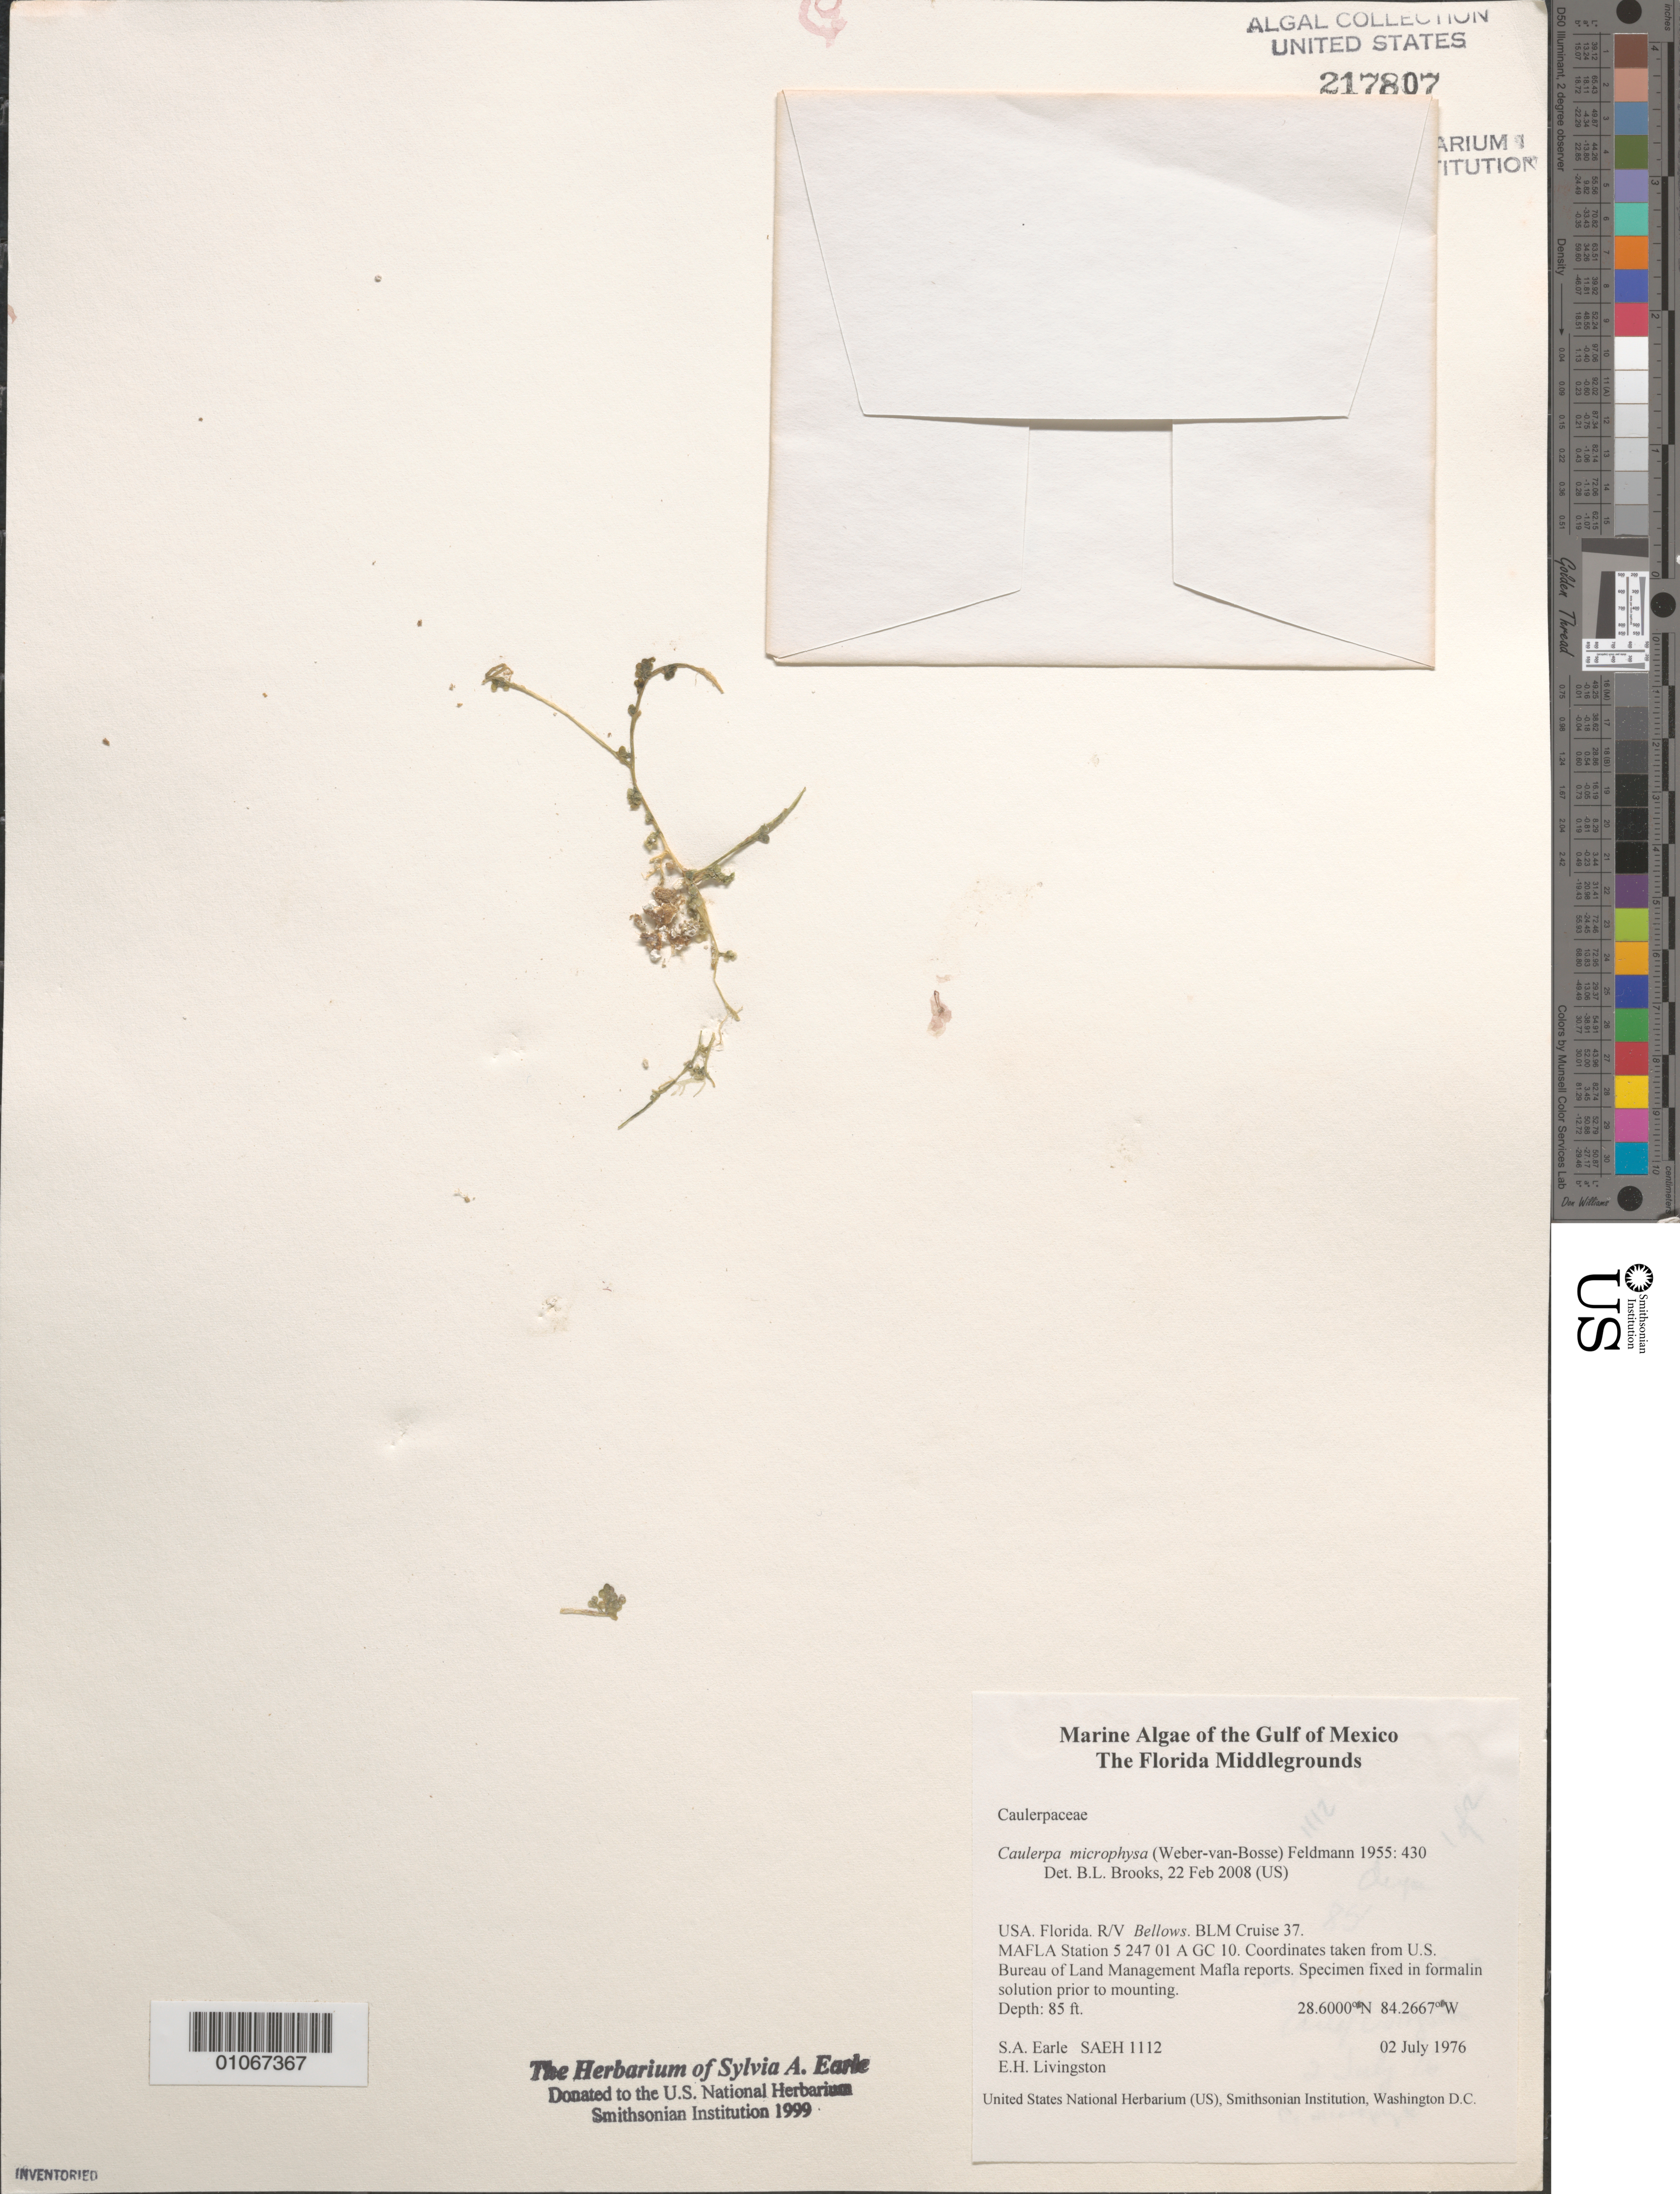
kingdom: Plantae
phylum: Chlorophyta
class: Ulvophyceae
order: Bryopsidales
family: Caulerpaceae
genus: Caulerpa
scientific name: Caulerpa microphysa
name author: (Weber Bosse) Feldmann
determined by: Brooks, B. L., (BOT), Smithsonian Institution - National Museum of Natural History (UNITED STATES)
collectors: S. A. Earle & E. Livingston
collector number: SAEH 1112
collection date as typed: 02 Jul 1976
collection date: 1976-07-02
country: United States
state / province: Florida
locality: Gulf of Mexico, Florida Middle Grounds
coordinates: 28.6000 N, 84.2667 W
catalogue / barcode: US 217807